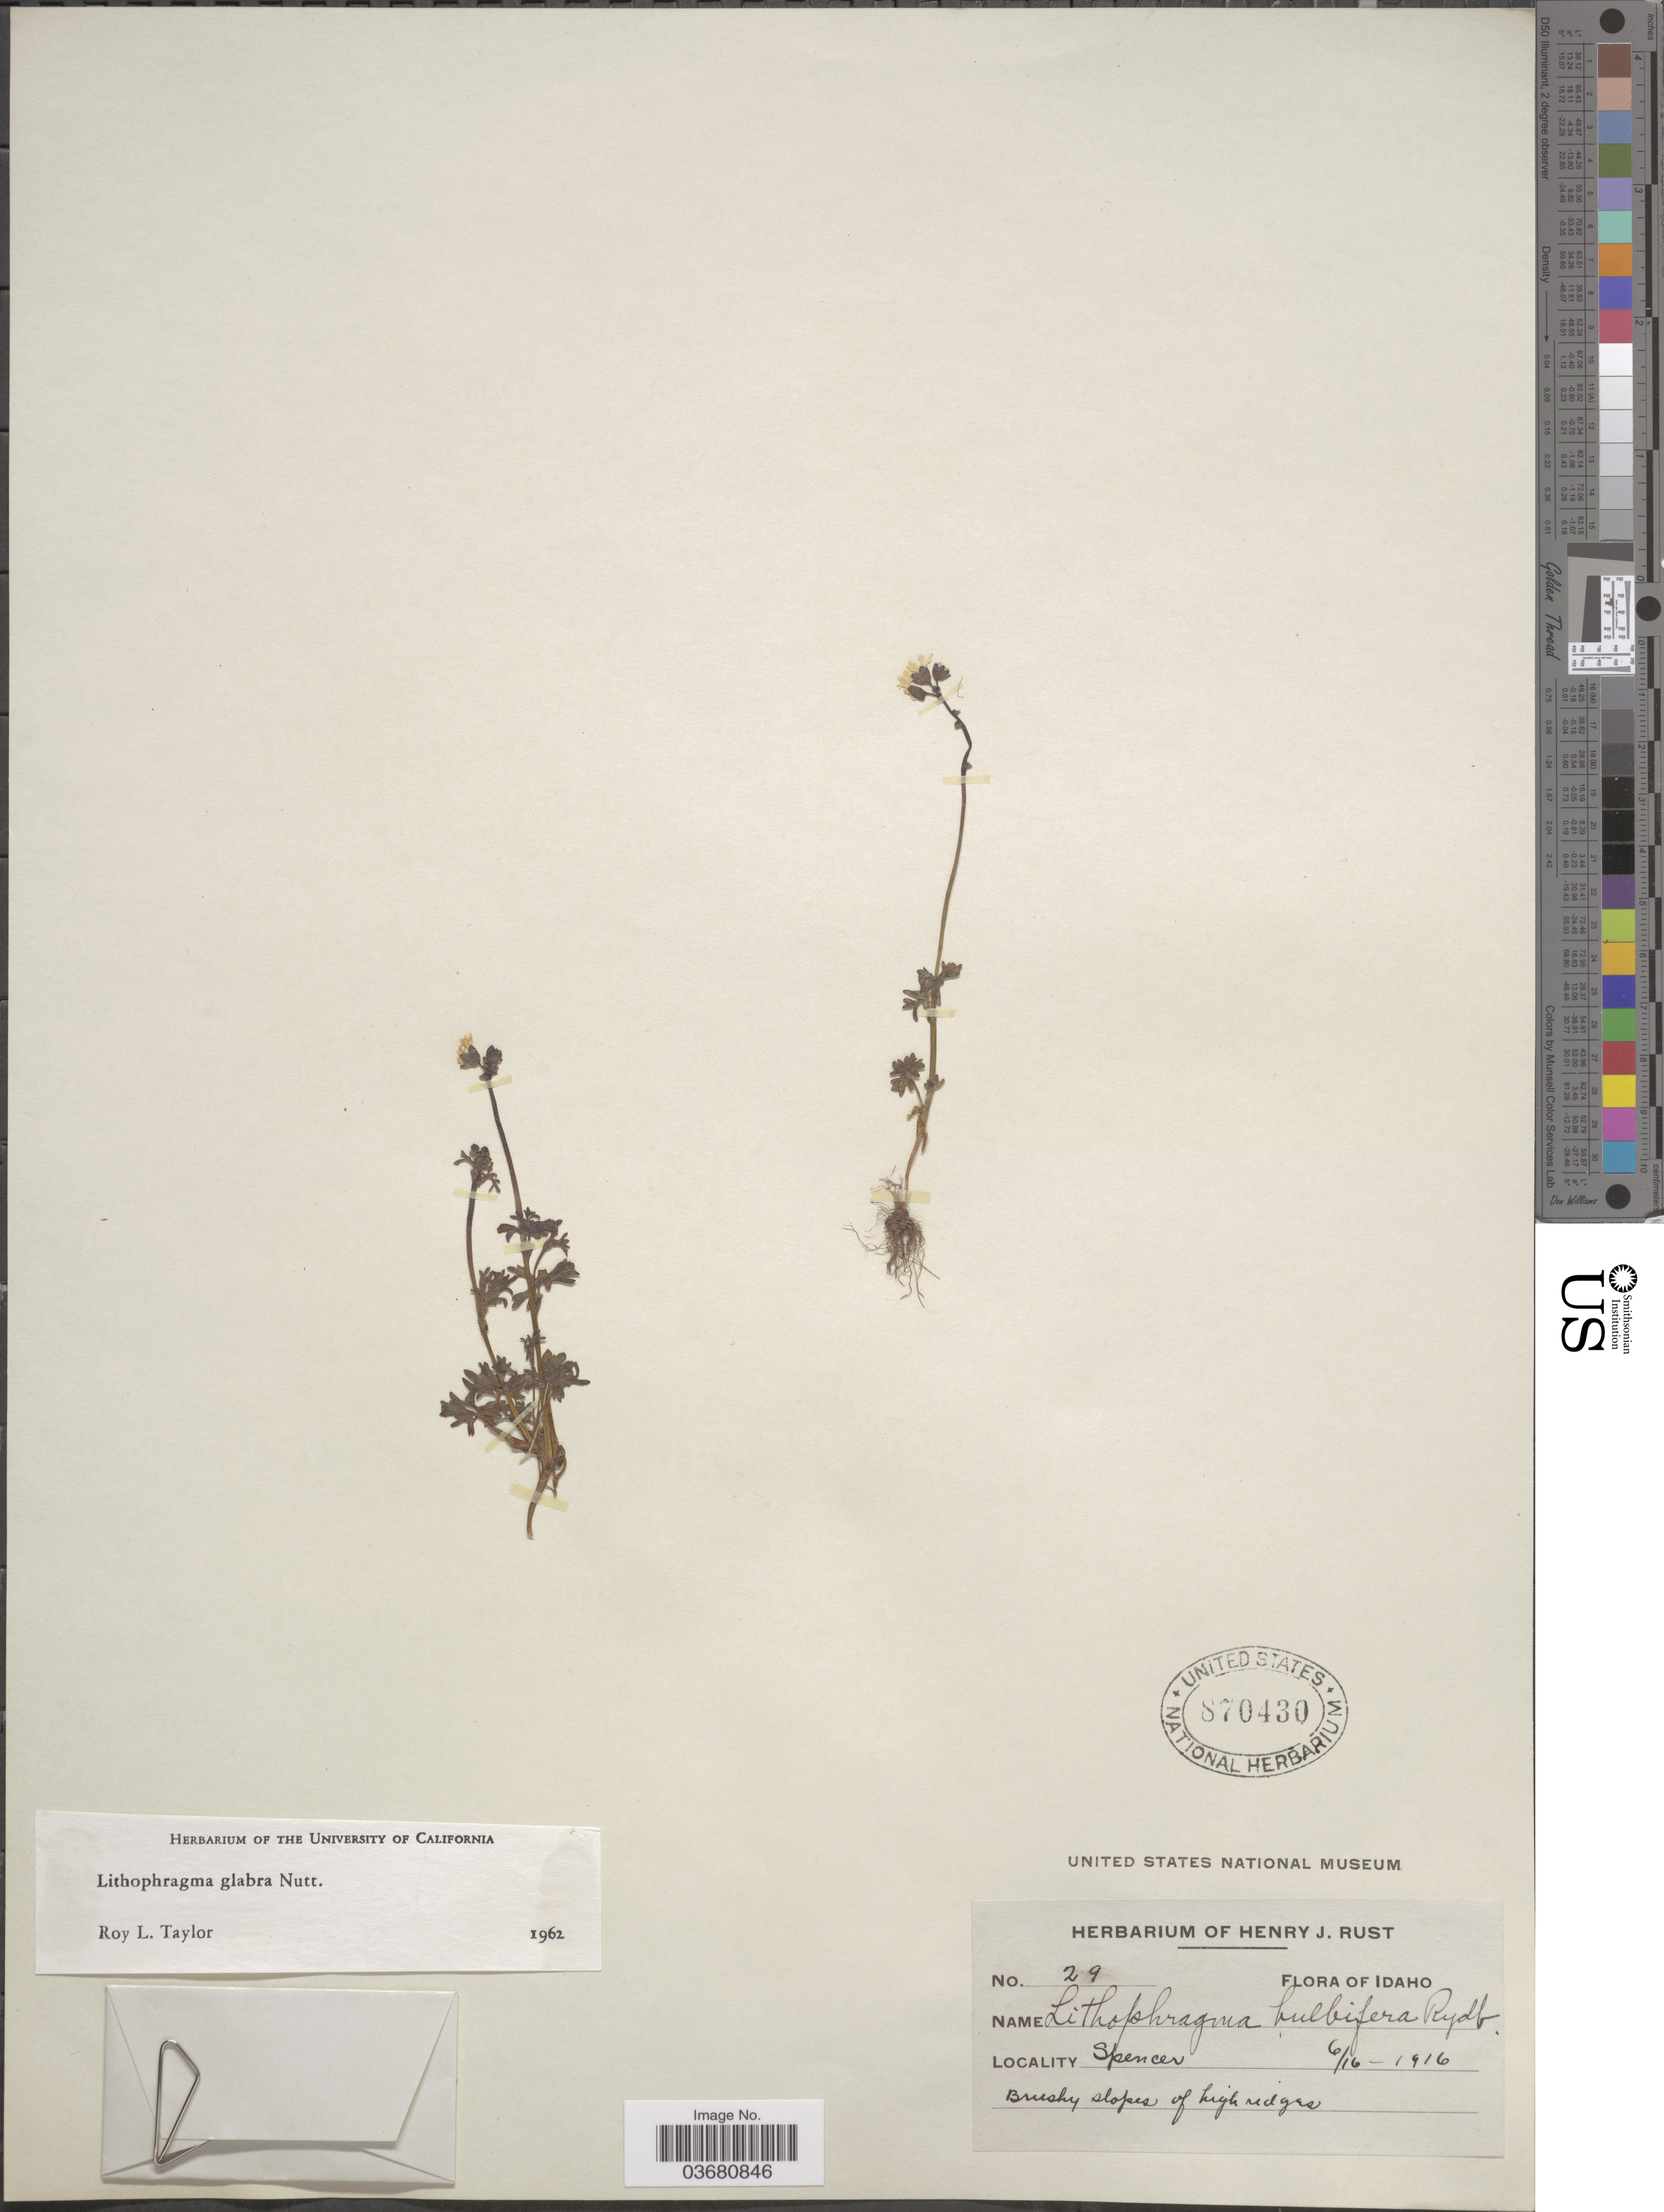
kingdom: Plantae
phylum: Tracheophyta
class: Magnoliopsida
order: Saxifragales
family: Saxifragaceae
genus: Lithophragma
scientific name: Lithophragma glabrum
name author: Nutt.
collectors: ex herb. Henry J. Rust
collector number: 29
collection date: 1916-06-16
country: United States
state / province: Idaho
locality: Spencer. Brushy slopes of high ridges.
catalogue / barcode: US 870430